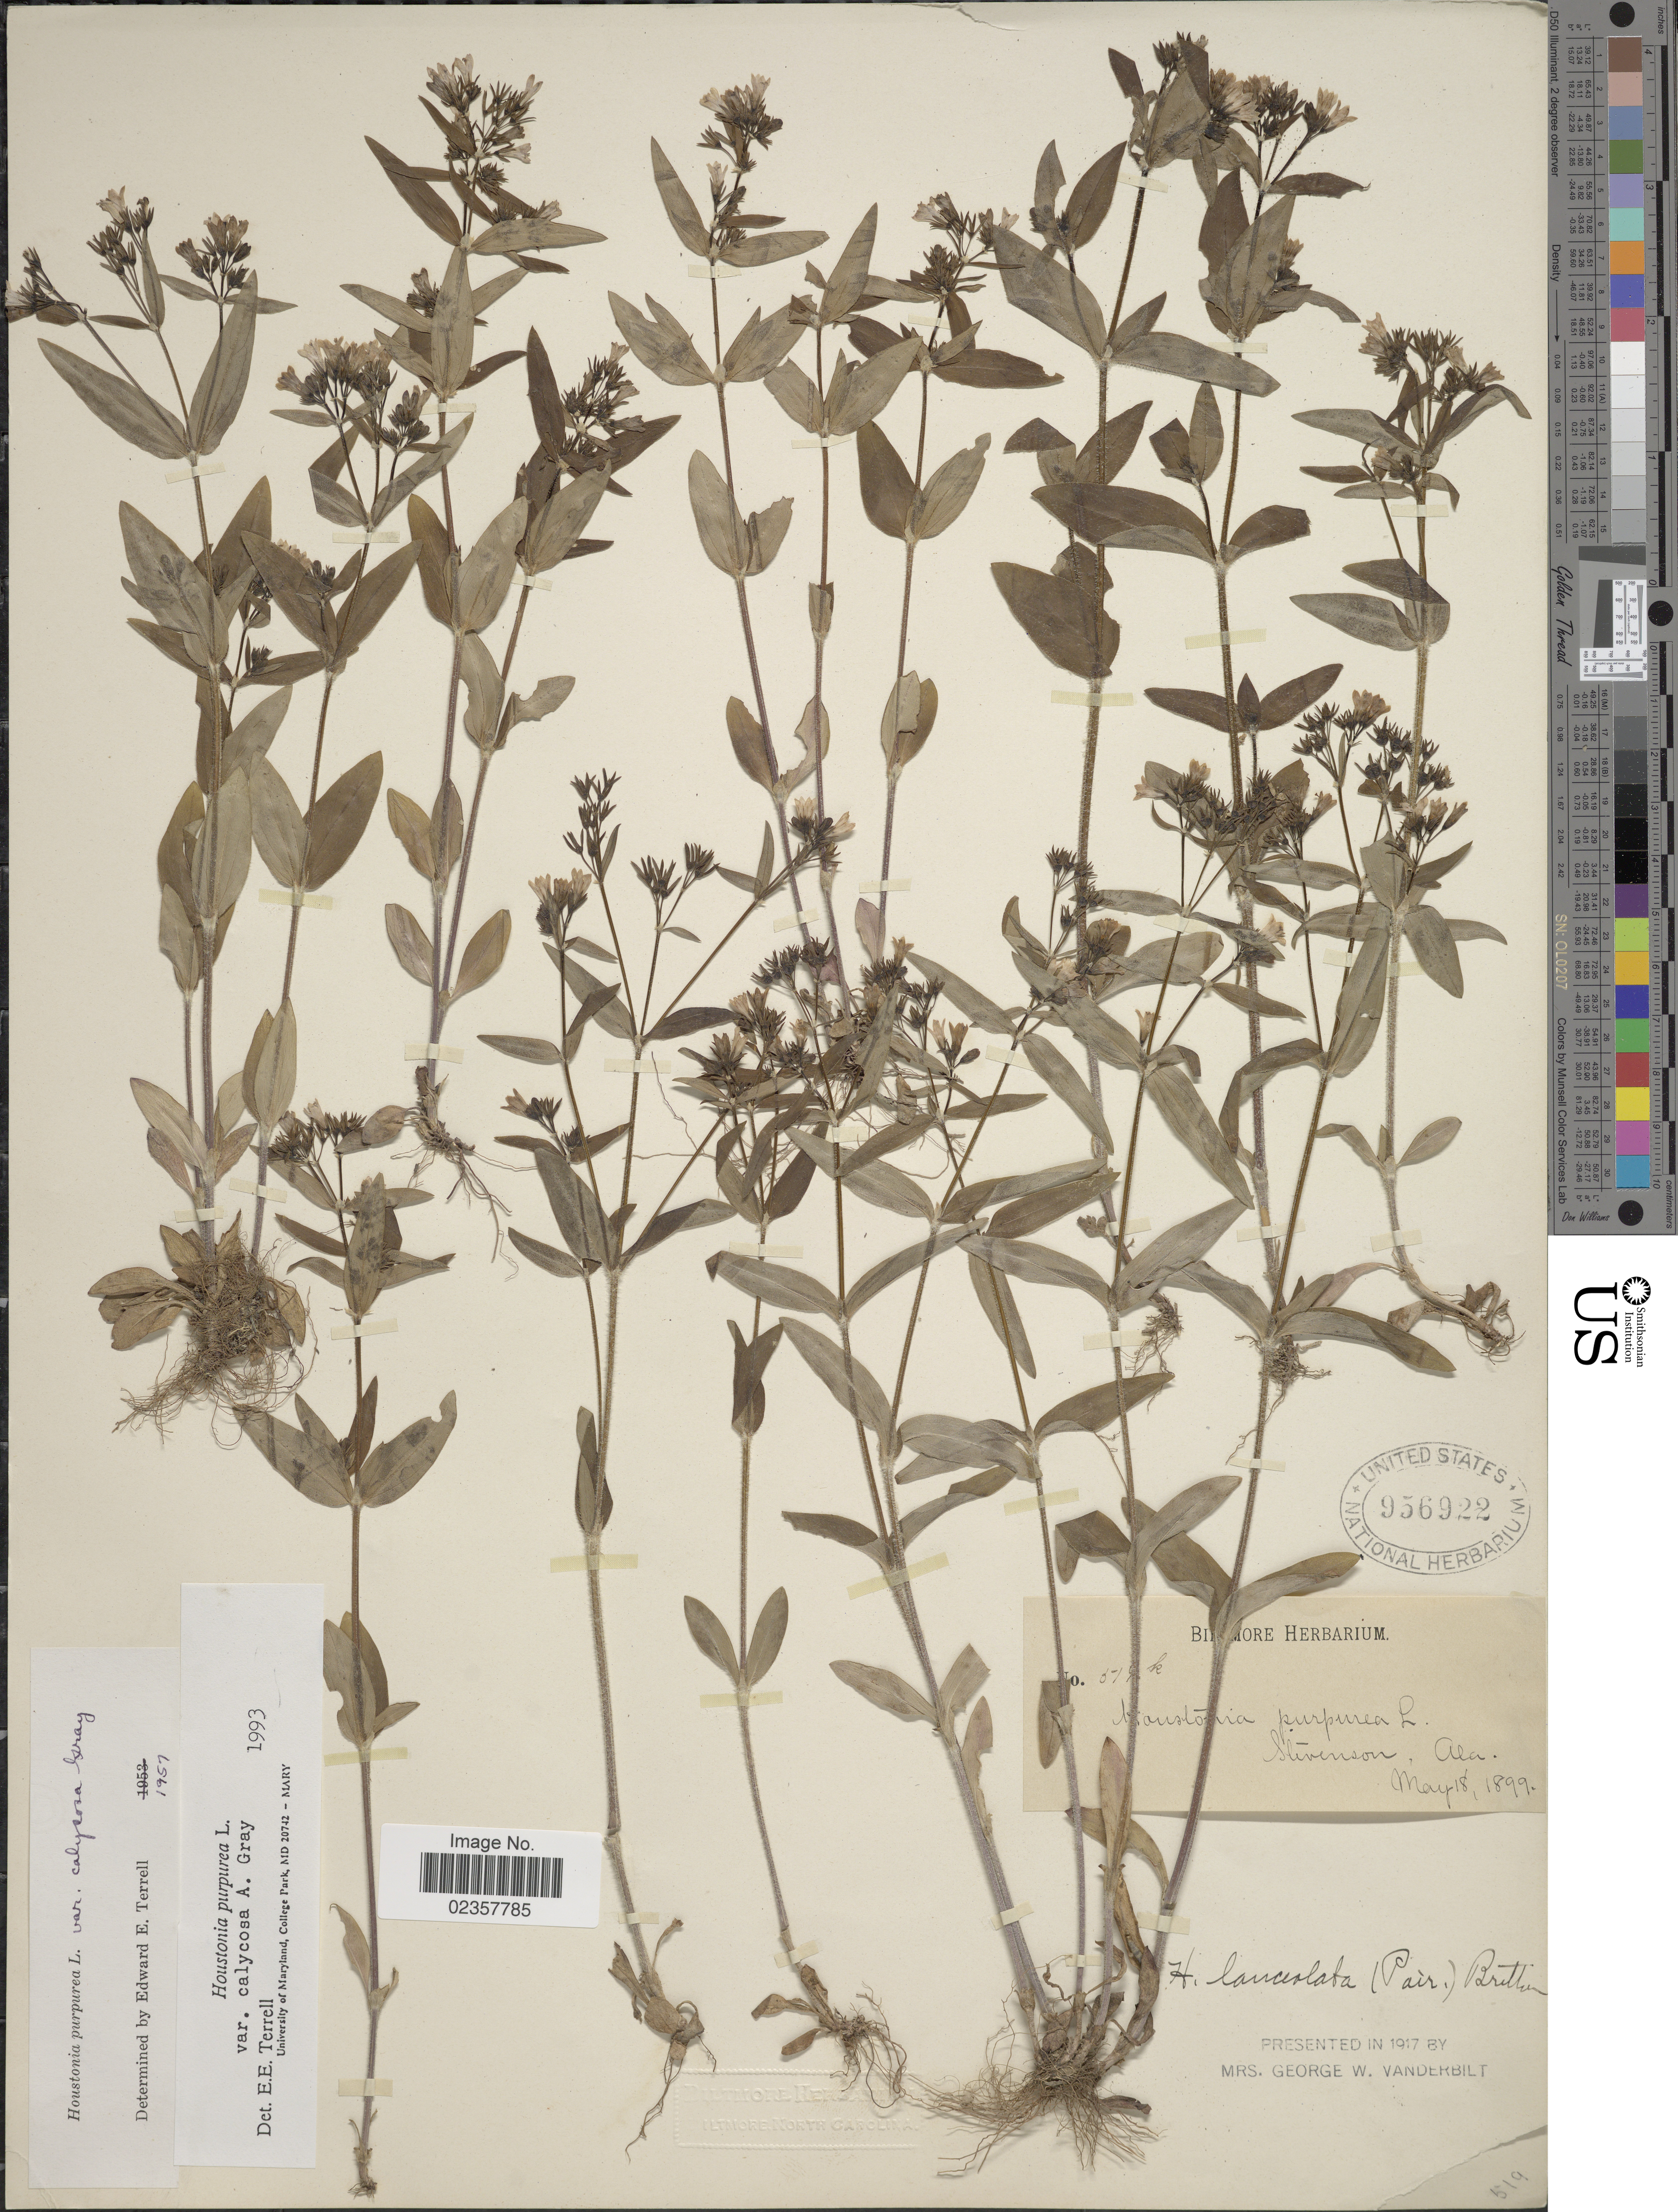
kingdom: Plantae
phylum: Tracheophyta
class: Magnoliopsida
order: Gentianales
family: Rubiaceae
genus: Houstonia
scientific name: Houstonia purpurea var. calycosa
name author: A. Gray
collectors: ex herb. Biltmore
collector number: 379k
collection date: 1899-05-18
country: United States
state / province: Alabama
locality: Ala. Stevenson, Ala.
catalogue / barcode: US 956922